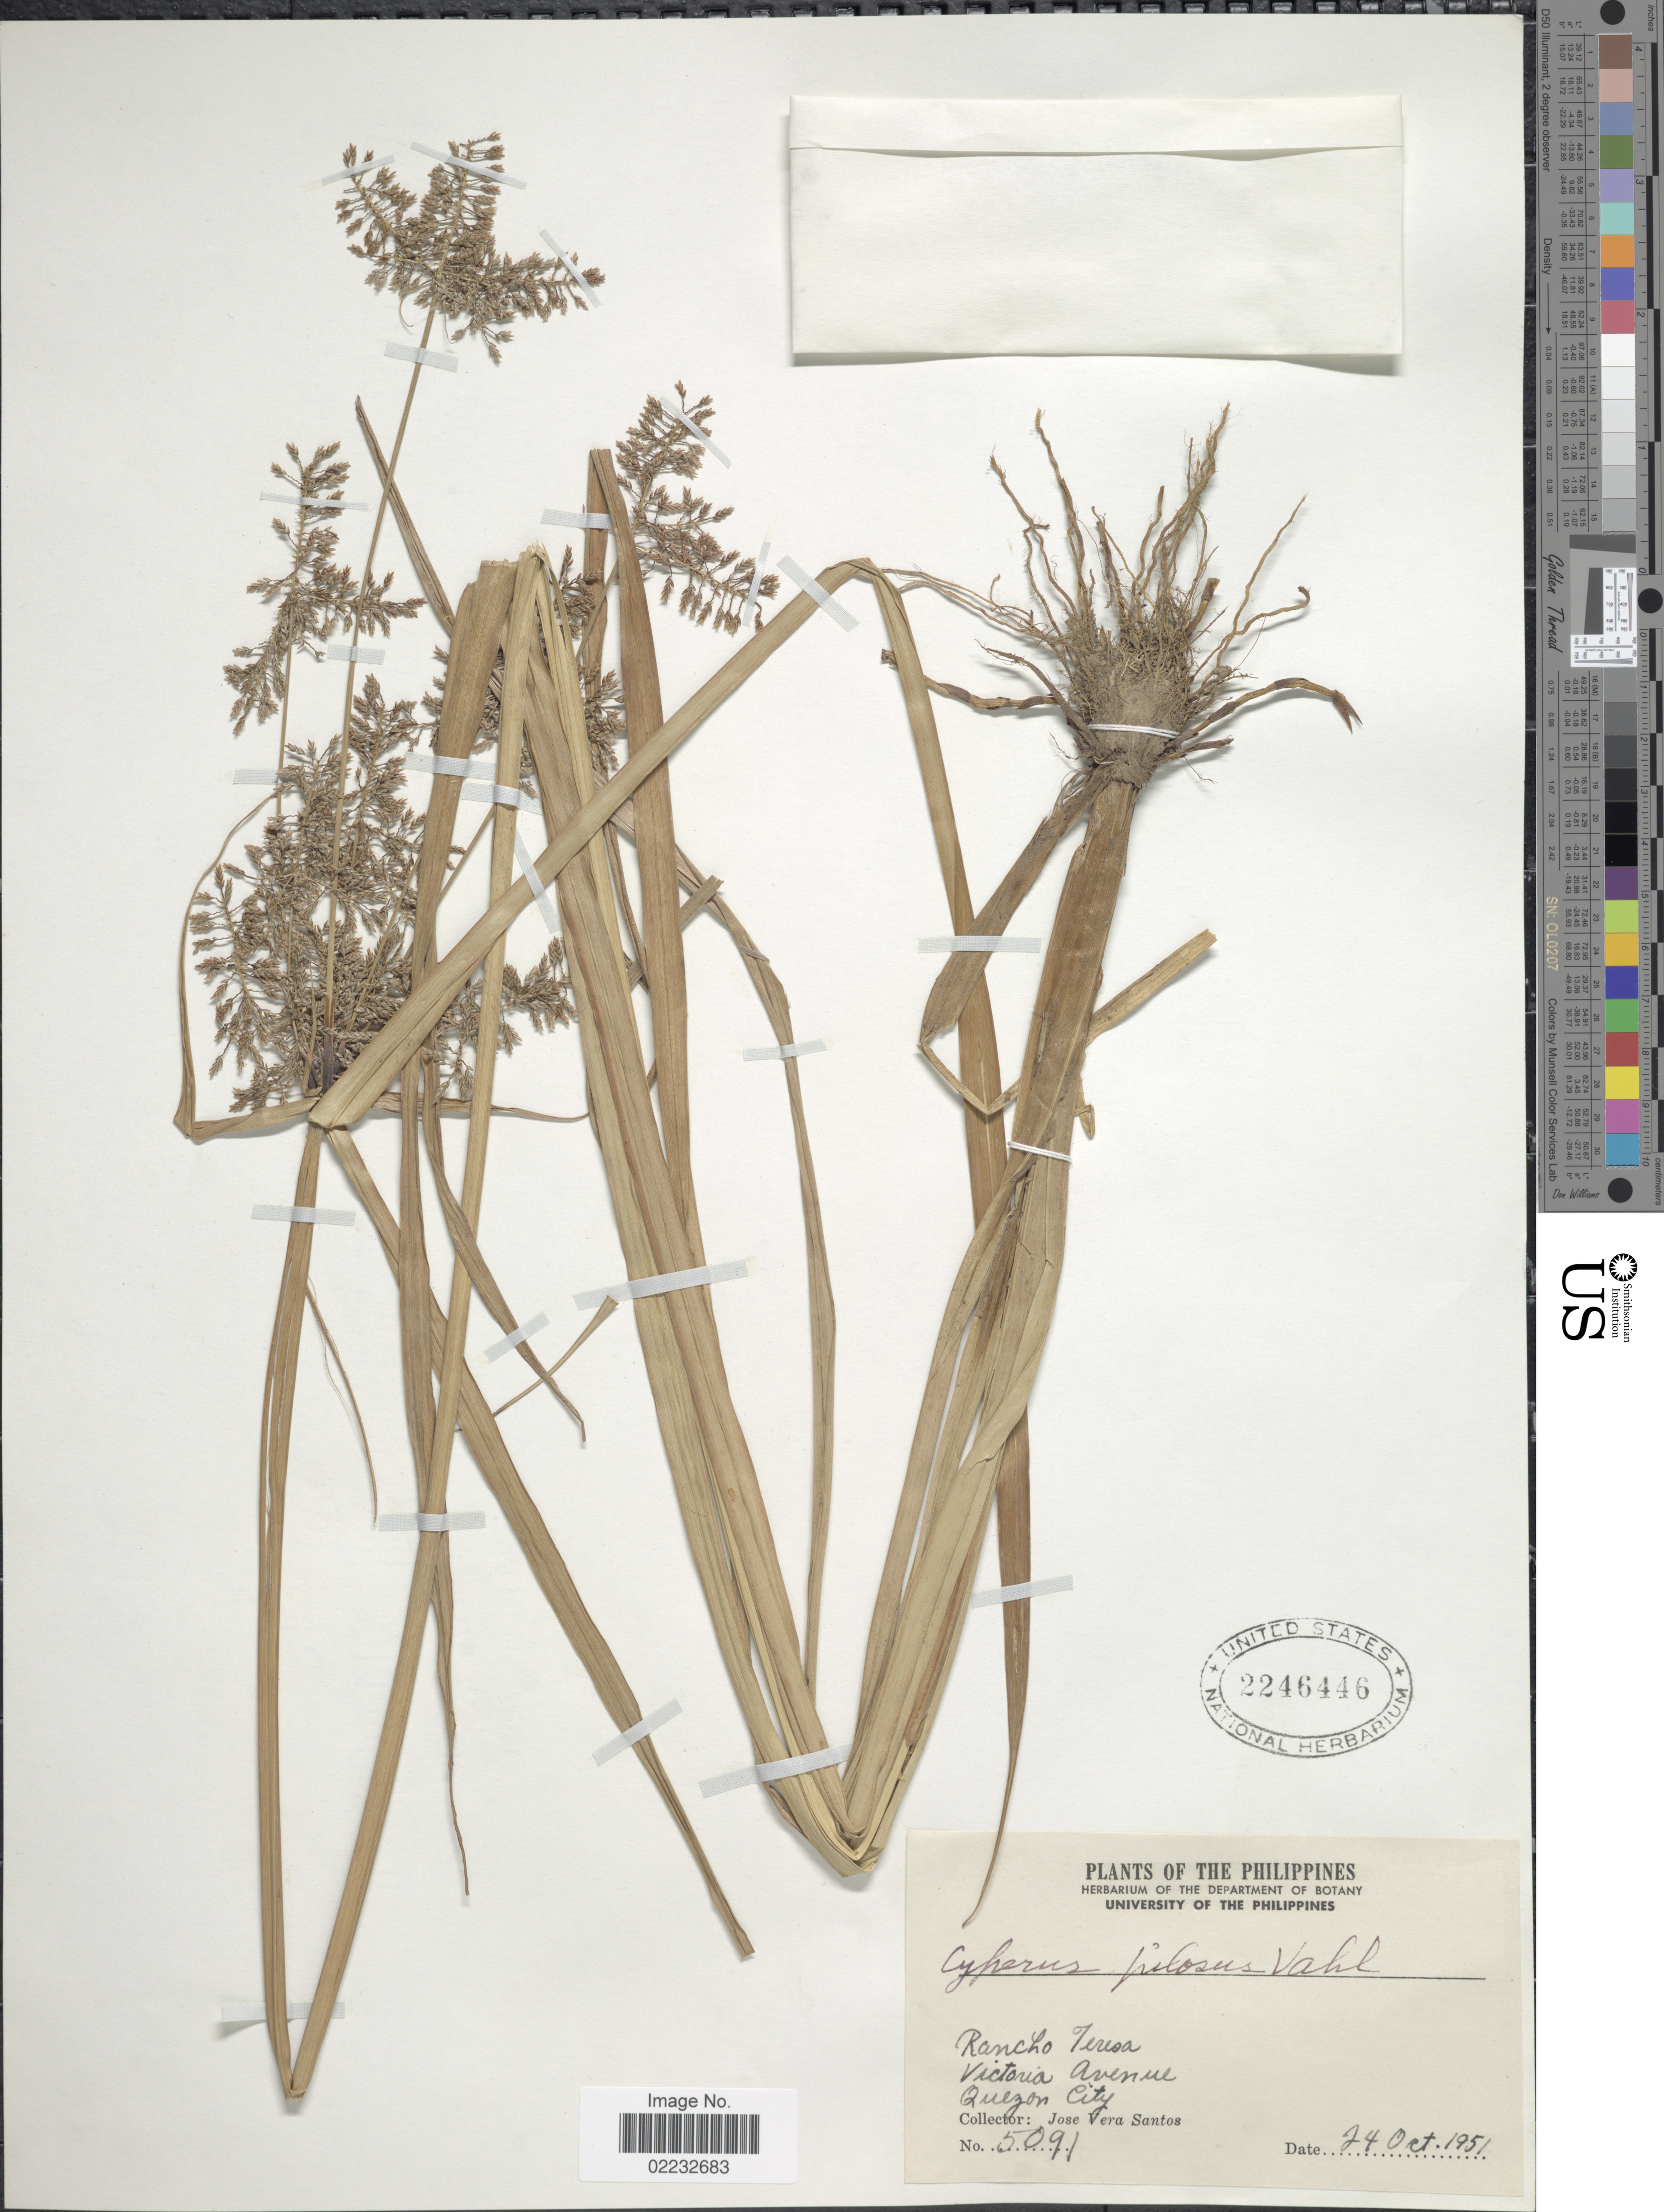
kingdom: Plantae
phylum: Tracheophyta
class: Liliopsida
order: Poales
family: Cyperaceae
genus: Cyperus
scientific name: Cyperus pilosus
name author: Vahl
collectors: J. Santos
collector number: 5091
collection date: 1951-10-24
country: Philippines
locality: Rancho Teresa. Victoria Avenue. Quezon City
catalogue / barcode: US 2246446